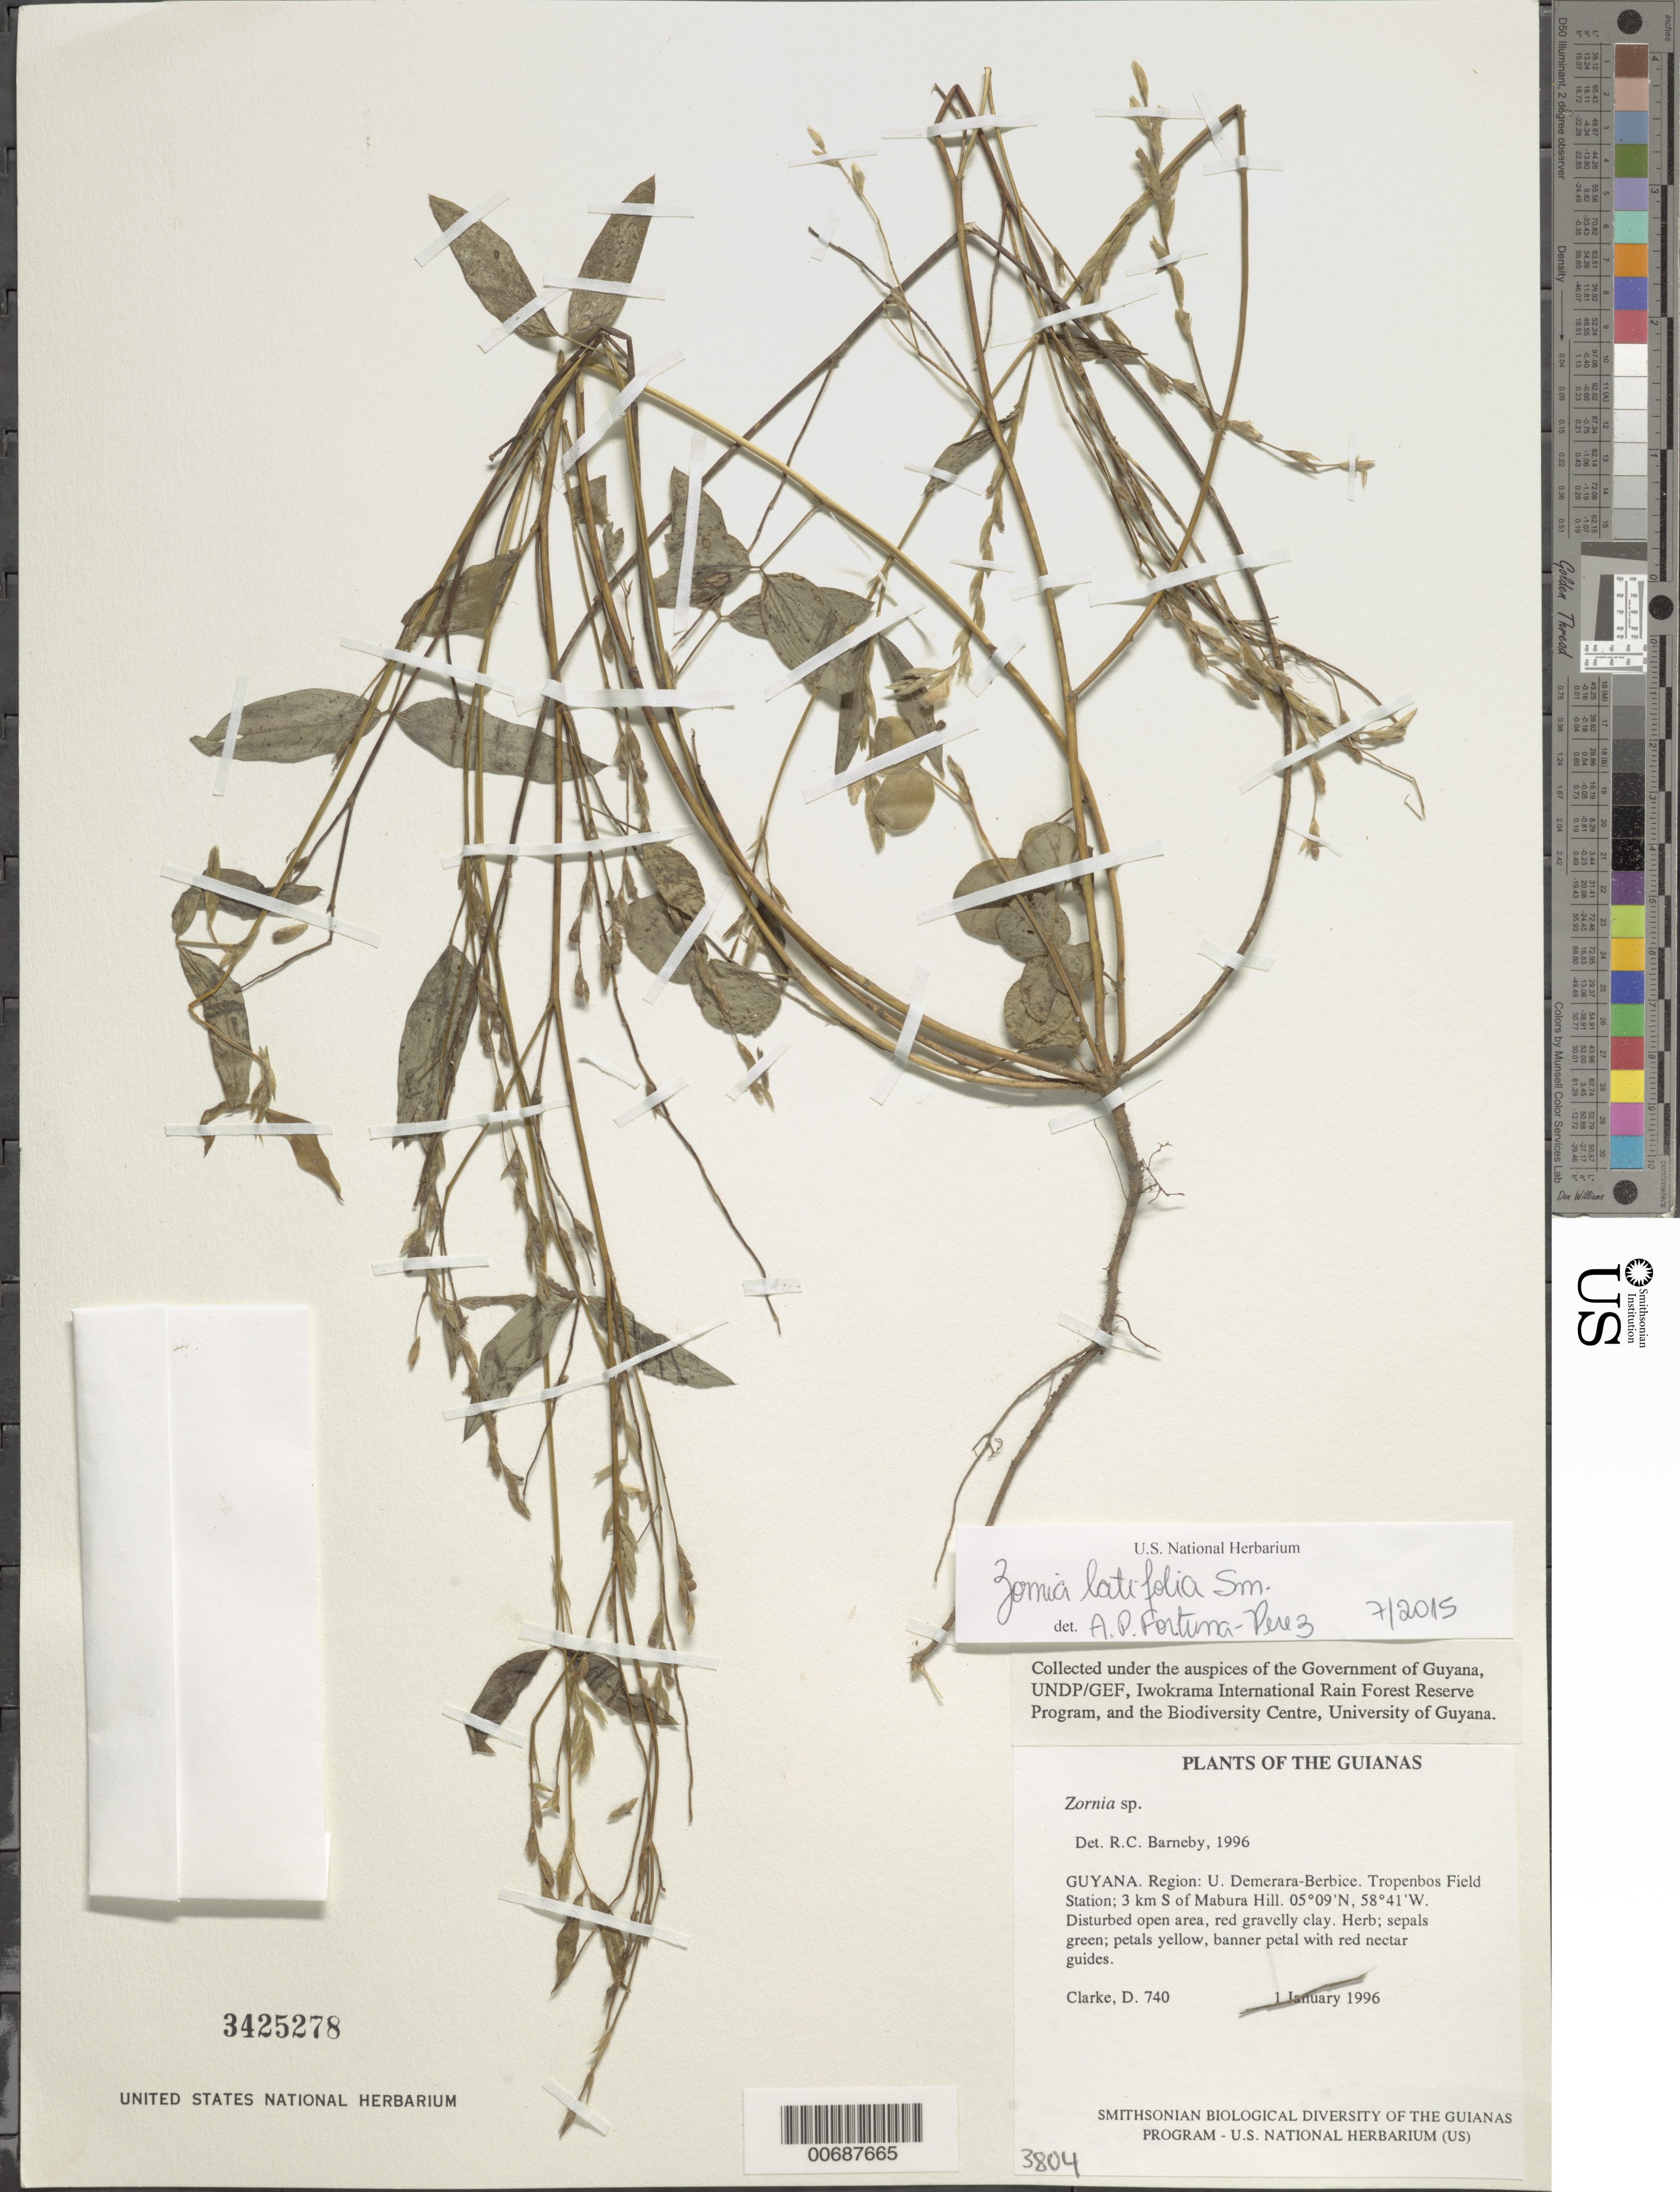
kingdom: Plantae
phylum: Tracheophyta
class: Magnoliopsida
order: Fabales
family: Fabaceae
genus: Zornia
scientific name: Zornia latifolia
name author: Sm.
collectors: H. D. Clarke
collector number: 740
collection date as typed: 1 January 1996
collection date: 1996-01-01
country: Guyana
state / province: U. Demerara-Berbice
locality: Tropenbos Field Station; 3 km S of Mabura Hill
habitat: Disturbed open area, red gravelly clay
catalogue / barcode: US 3425278